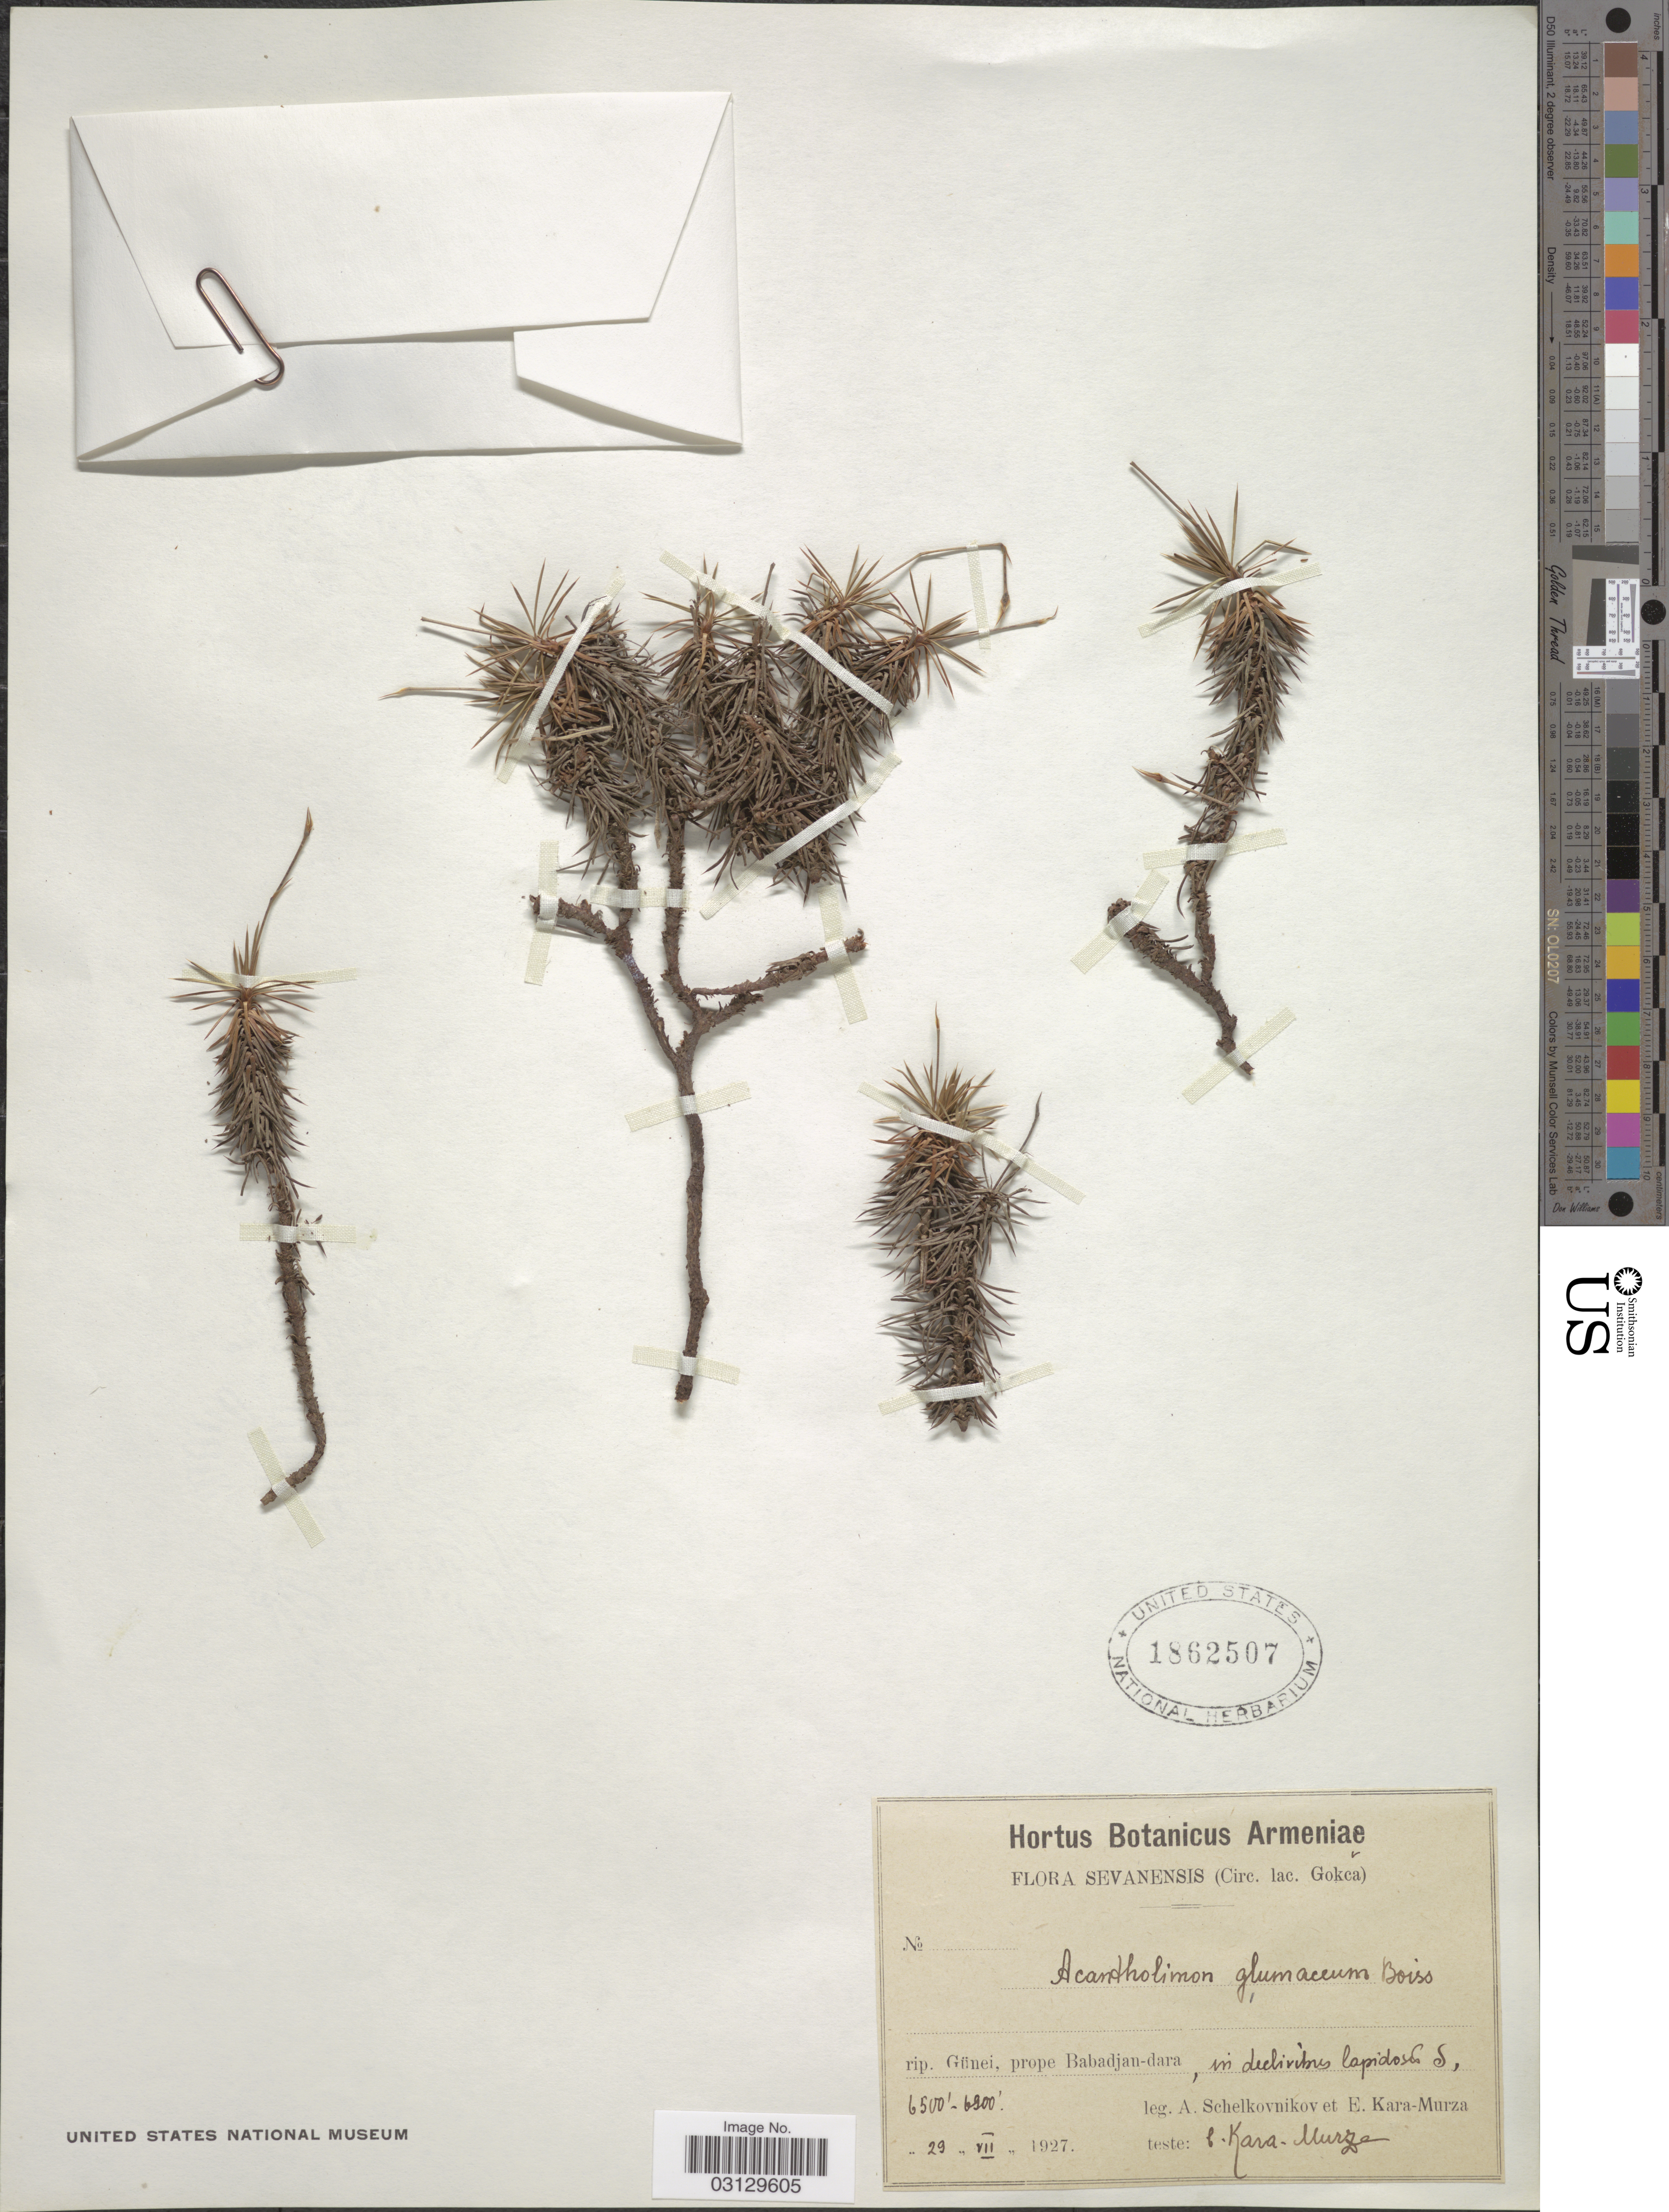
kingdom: Plantae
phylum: Tracheophyta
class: Magnoliopsida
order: Caryophyllales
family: Plumbaginaceae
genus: Acantholimon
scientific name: Acantholimon glumaceum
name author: (Jaub. & Spach) Boiss.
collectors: A. B. Schelkovnikov & E. Kara-Murza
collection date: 1927-07-29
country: Armenia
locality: Sevanensis (Circ. lac. Gokca). Rip. Günei, prope Babadjan-dara, in declivibus lapidosus [interpreted] S.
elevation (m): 1981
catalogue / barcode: US 1862507